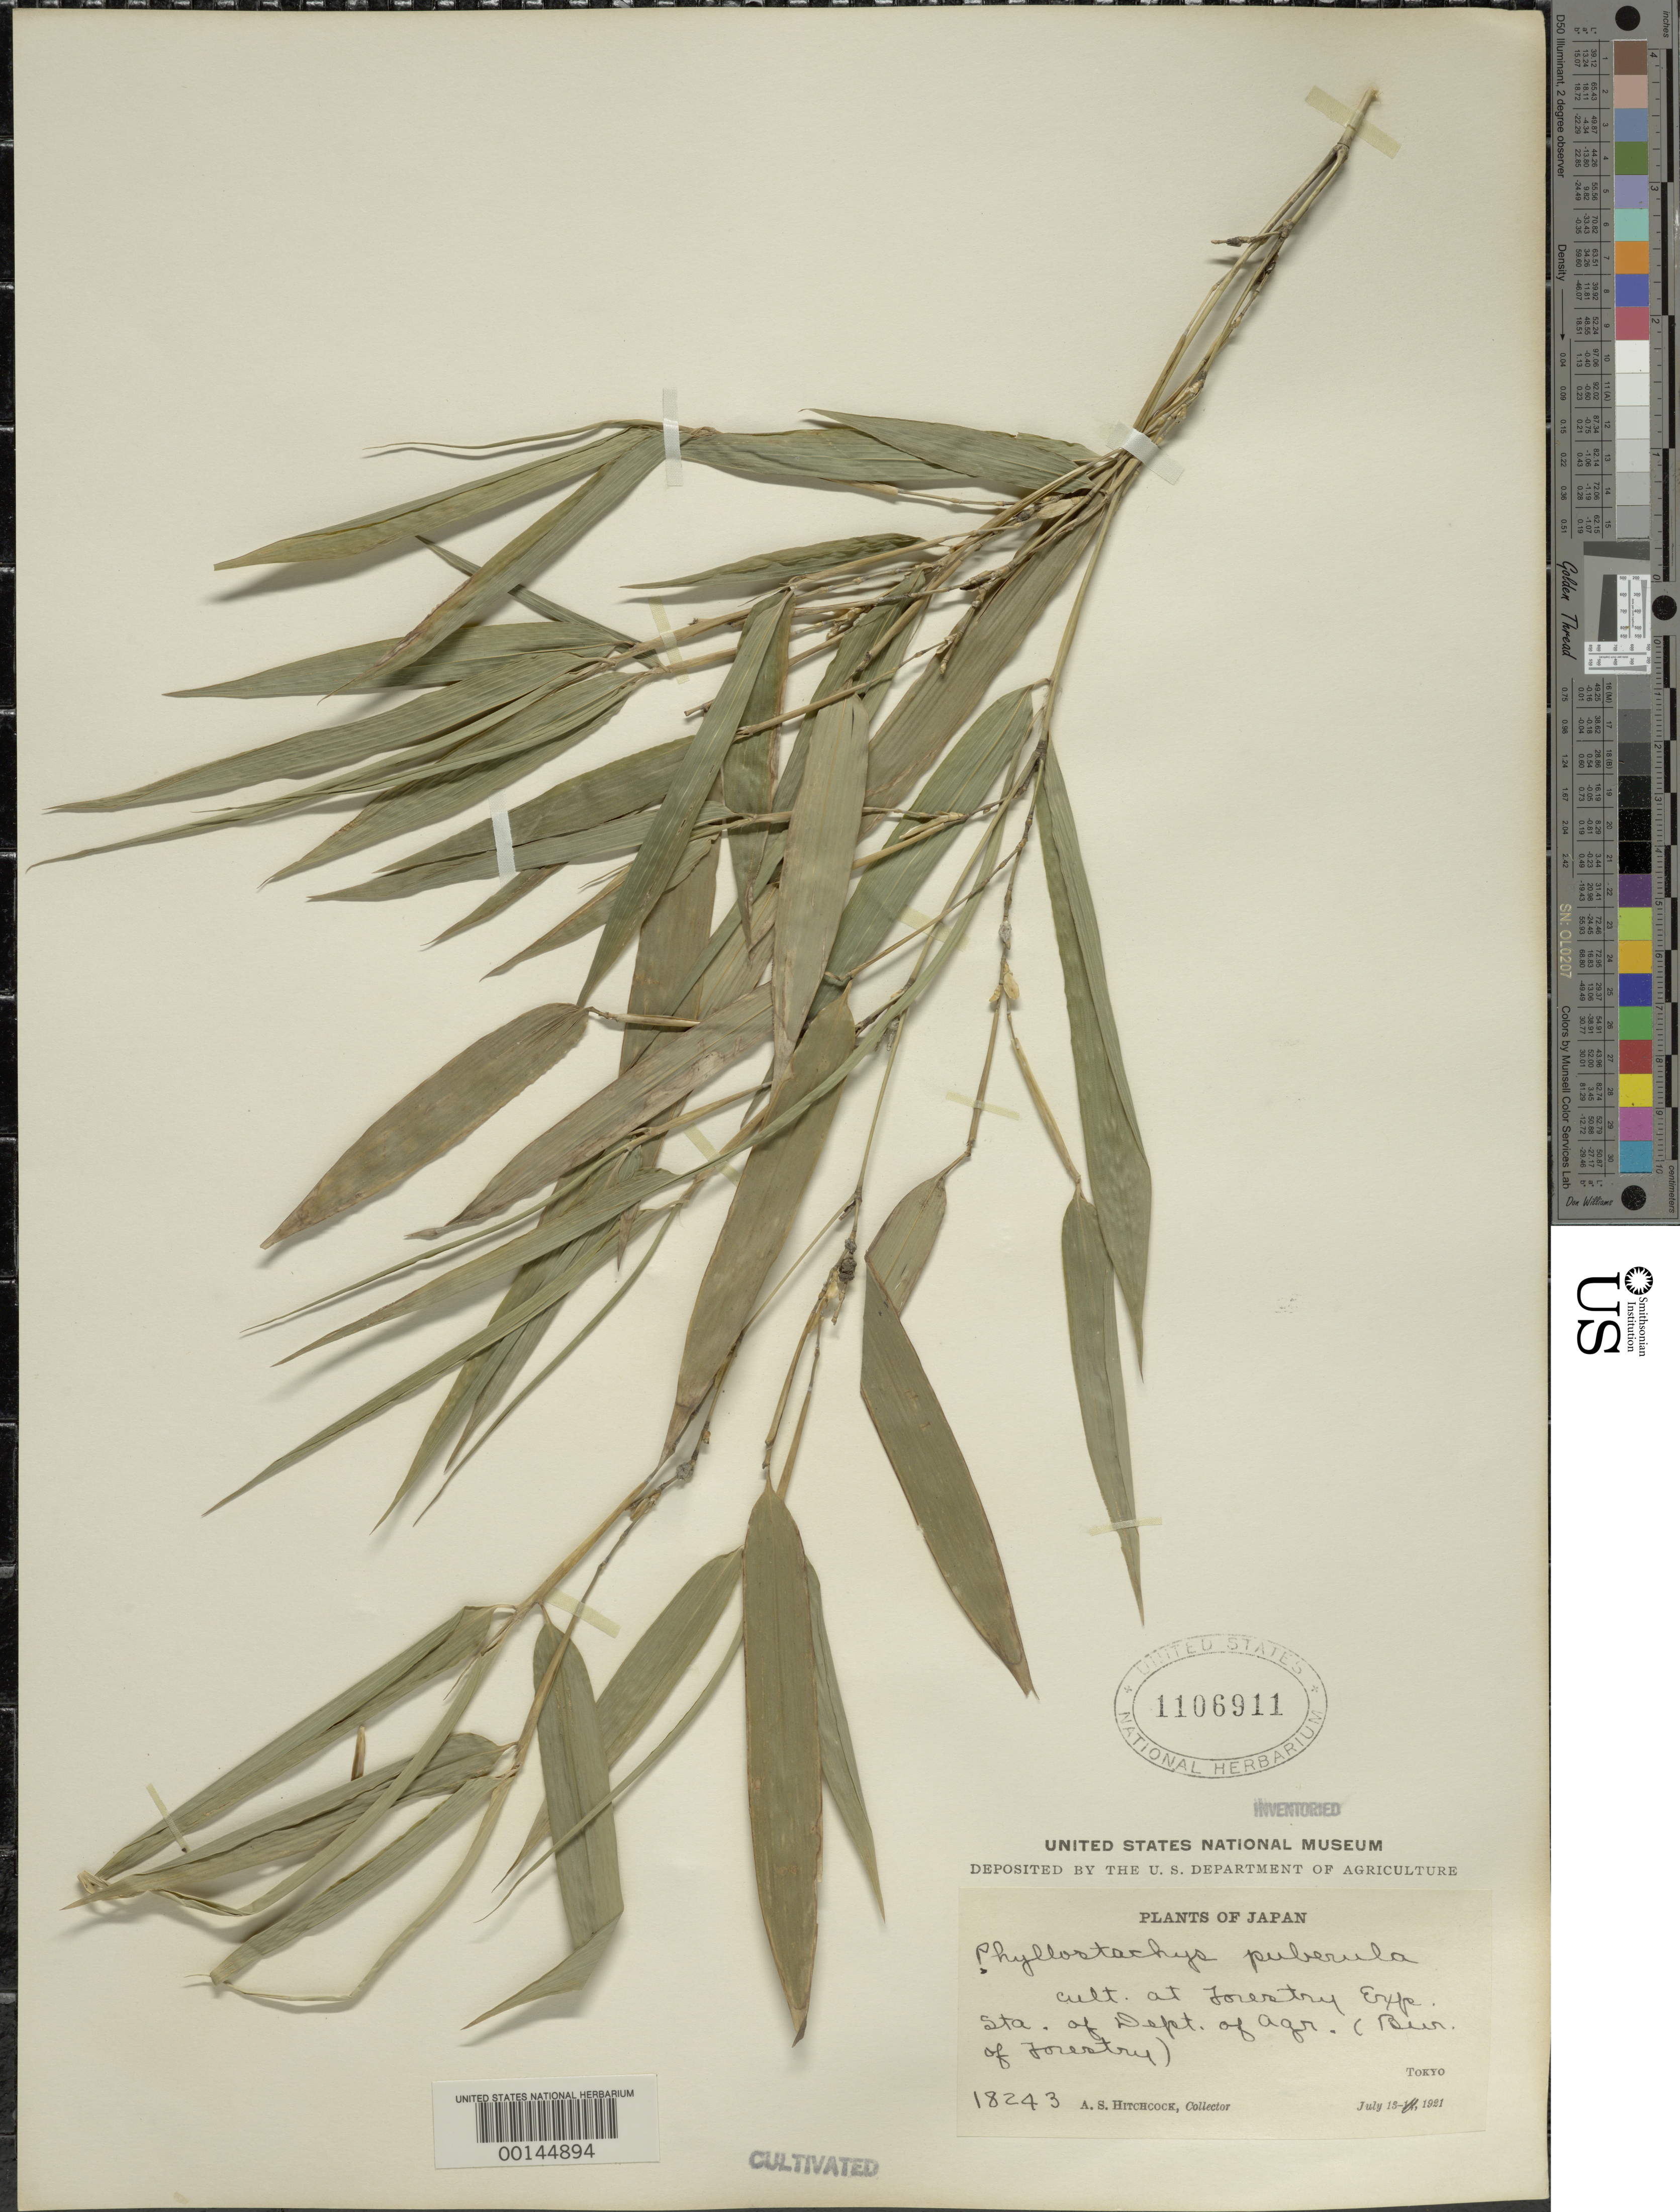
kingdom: Plantae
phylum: Tracheophyta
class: Liliopsida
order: Poales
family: Poaceae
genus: Phyllostachys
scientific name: Phyllostachys nigra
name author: (Lodd. ex Lindl.) Munro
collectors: A. S. Hitchcock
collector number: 18243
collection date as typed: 13 Jul 1921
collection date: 1921-07-13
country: Japan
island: Honshu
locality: Tokyo, forestry experiment station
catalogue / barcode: US 1106911